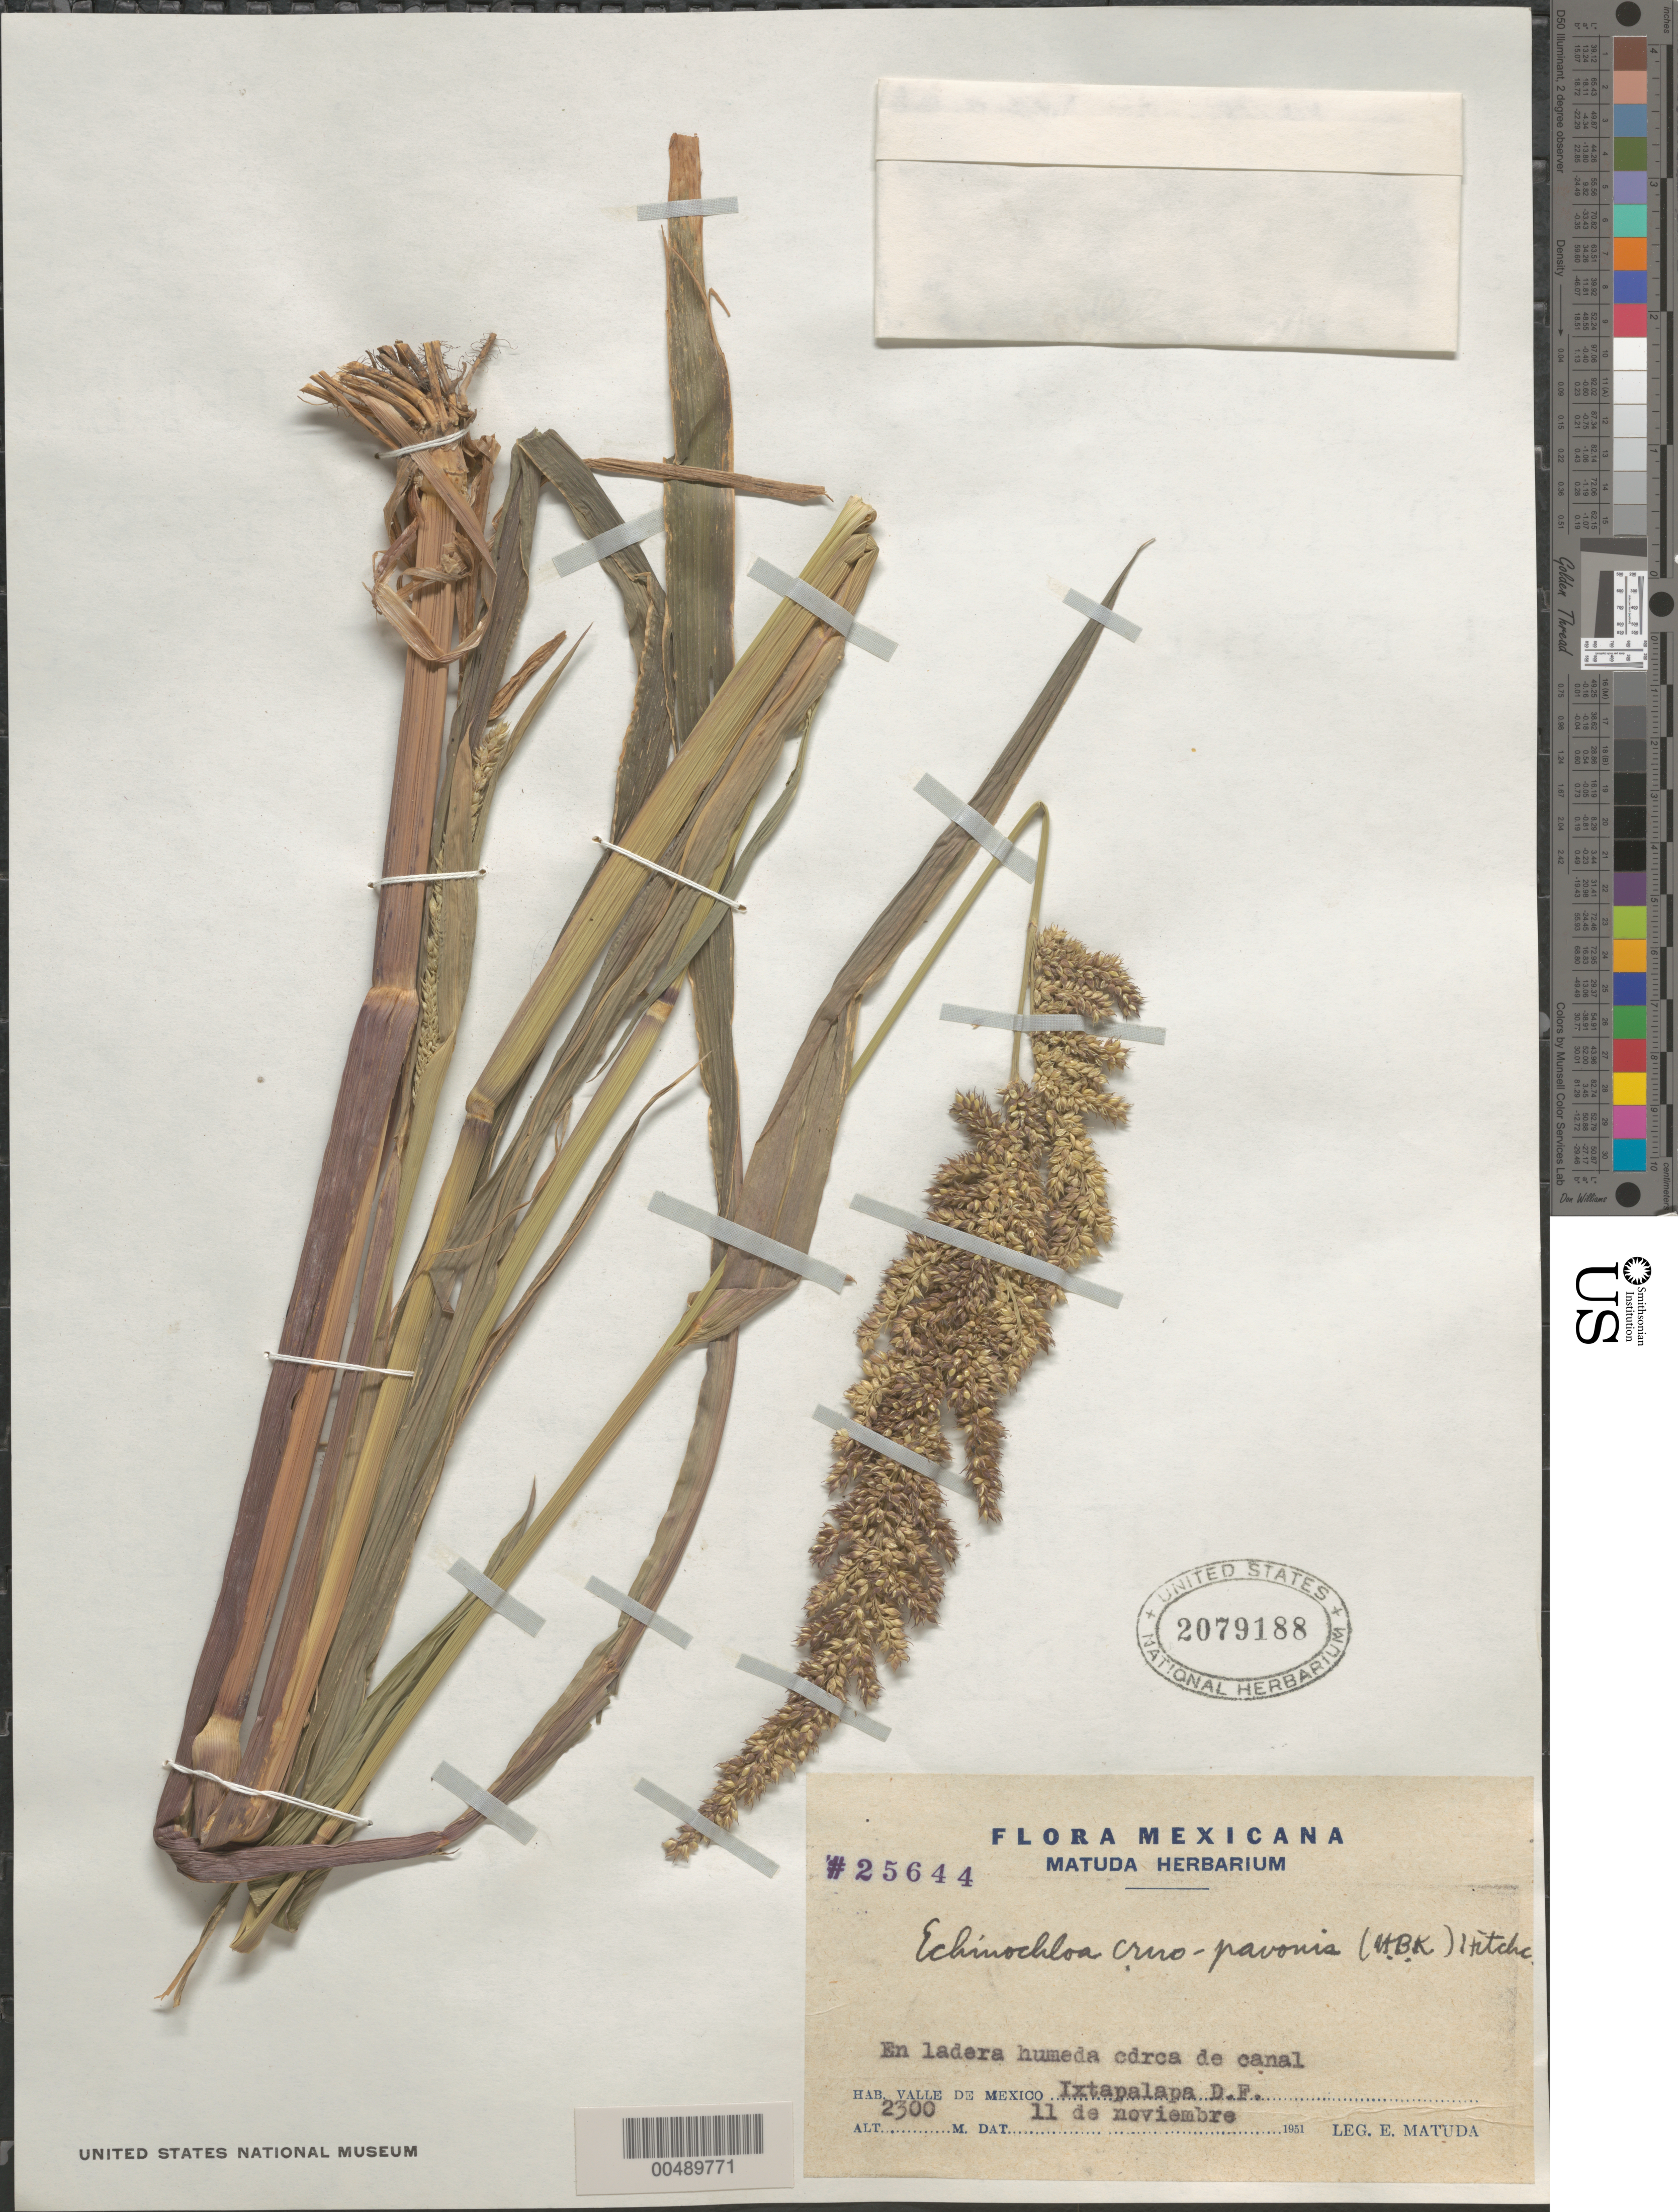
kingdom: Plantae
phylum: Tracheophyta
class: Liliopsida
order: Poales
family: Poaceae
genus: Echinochloa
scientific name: Echinochloa crus-galli var. zelayensis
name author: (Kunth) Hitchc.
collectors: E. Matuda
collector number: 25644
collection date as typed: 11 Nov 1951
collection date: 1951-11-11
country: Mexico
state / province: Distrito Federal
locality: Ixtapalapa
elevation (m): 2300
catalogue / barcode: US 2079188